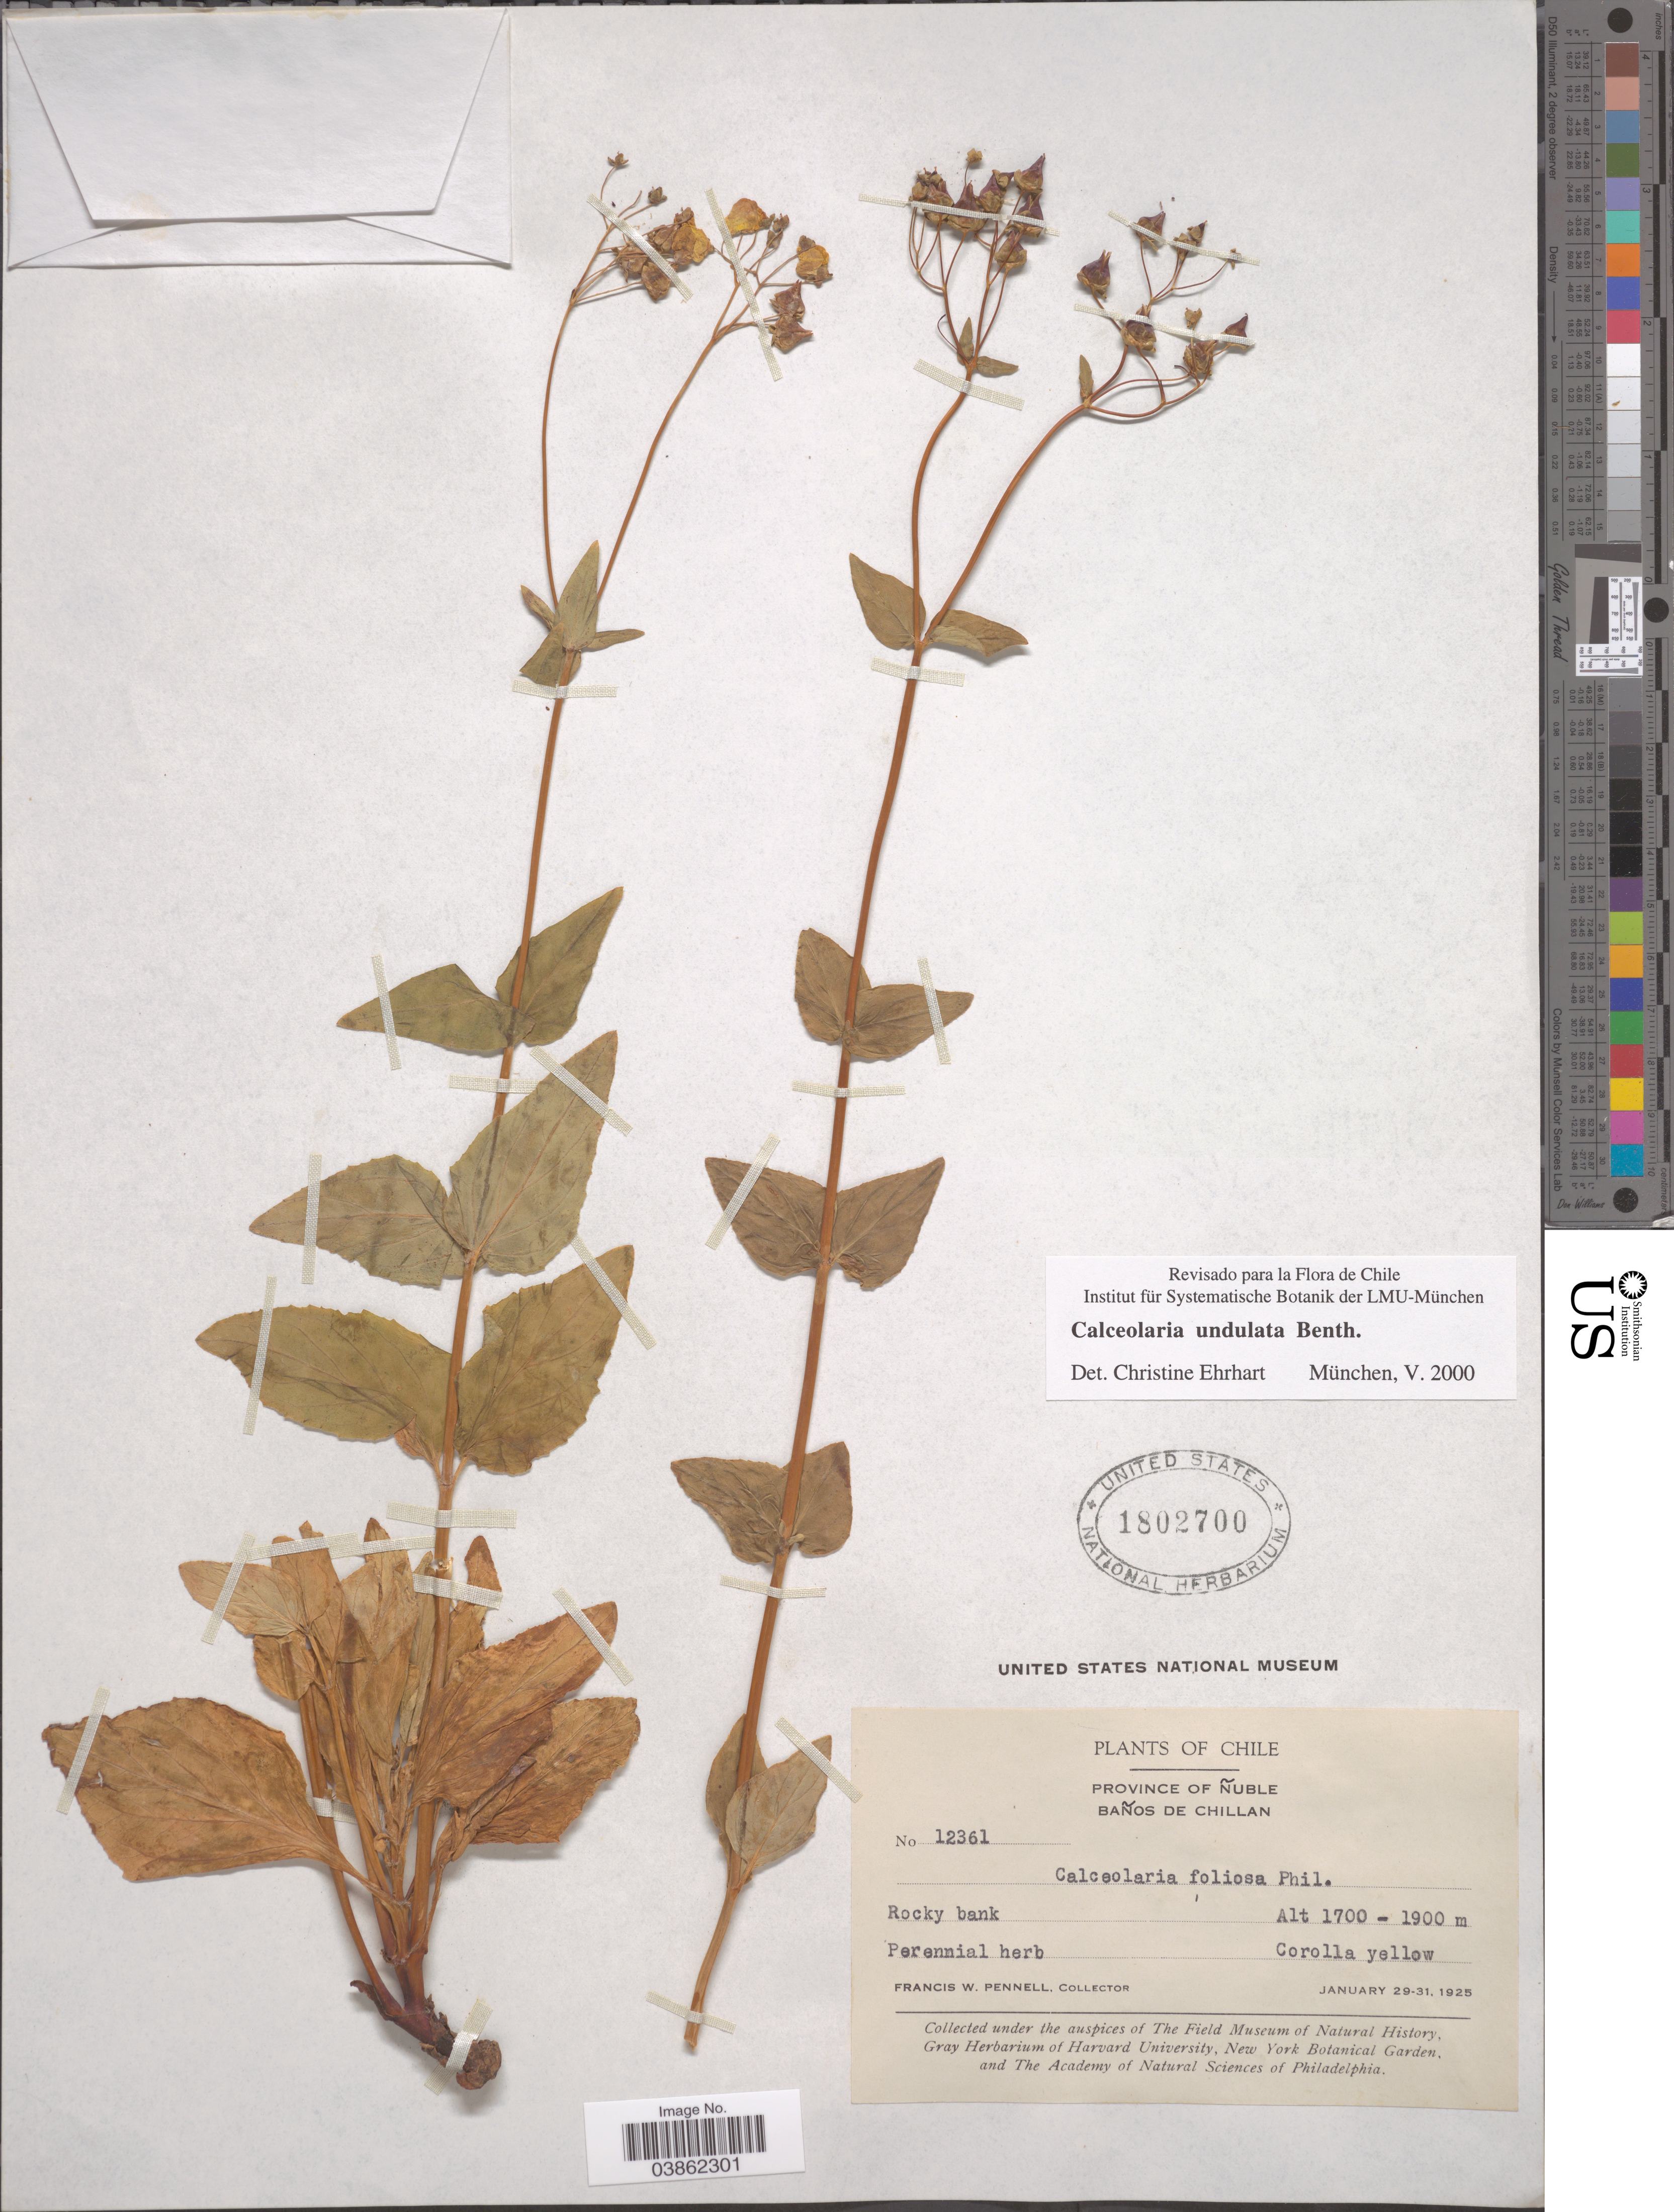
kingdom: Plantae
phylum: Tracheophyta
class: Magnoliopsida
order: Lamiales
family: Calceolariaceae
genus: Calceolaria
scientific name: Calceolaria undulata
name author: Benth.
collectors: F. W. Pennell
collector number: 12361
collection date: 1925-01-29/1925-01-31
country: Chile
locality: Province of Ñuble. Baños de Chillan.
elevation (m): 1700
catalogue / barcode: US 1802700